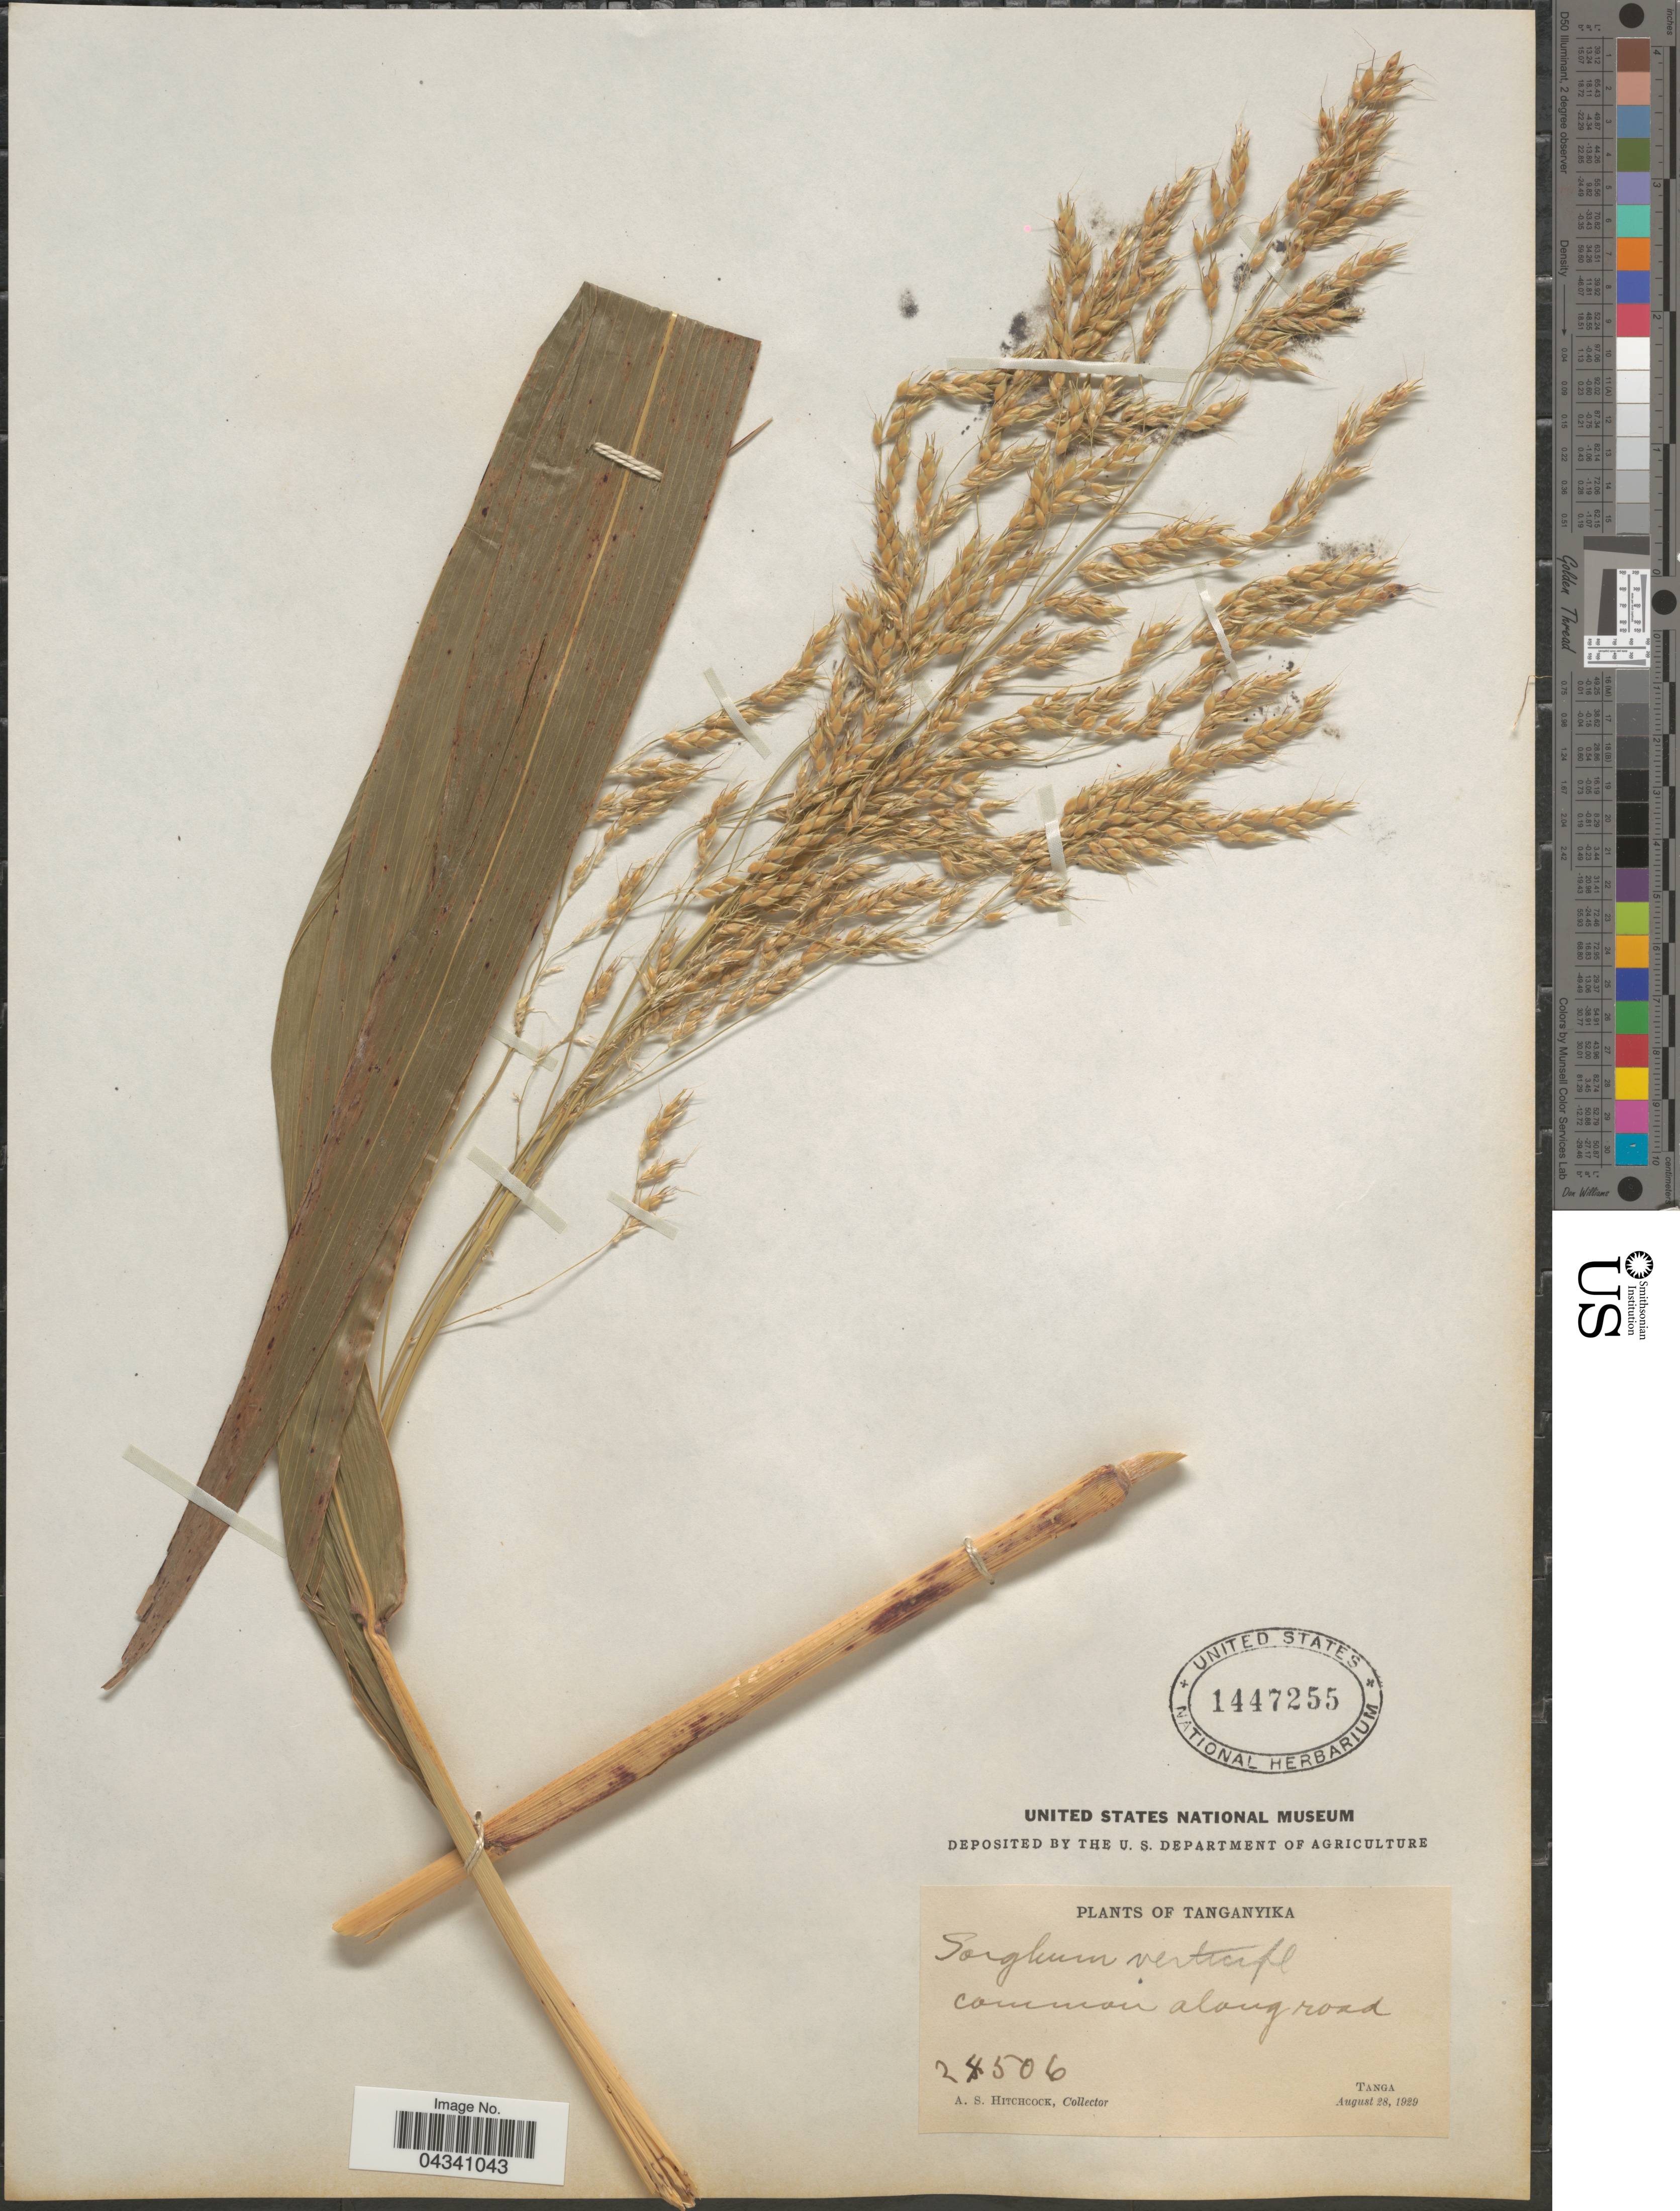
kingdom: Plantae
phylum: Tracheophyta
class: Liliopsida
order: Poales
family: Poaceae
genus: Sorghum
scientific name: Sorghum arundinaceum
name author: (Desv.) Stapf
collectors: A. S. Hitchcock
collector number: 24506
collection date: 1929-08-28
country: Tanzania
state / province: Tanga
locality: Tanganyika. Common along road.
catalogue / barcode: US 1447255